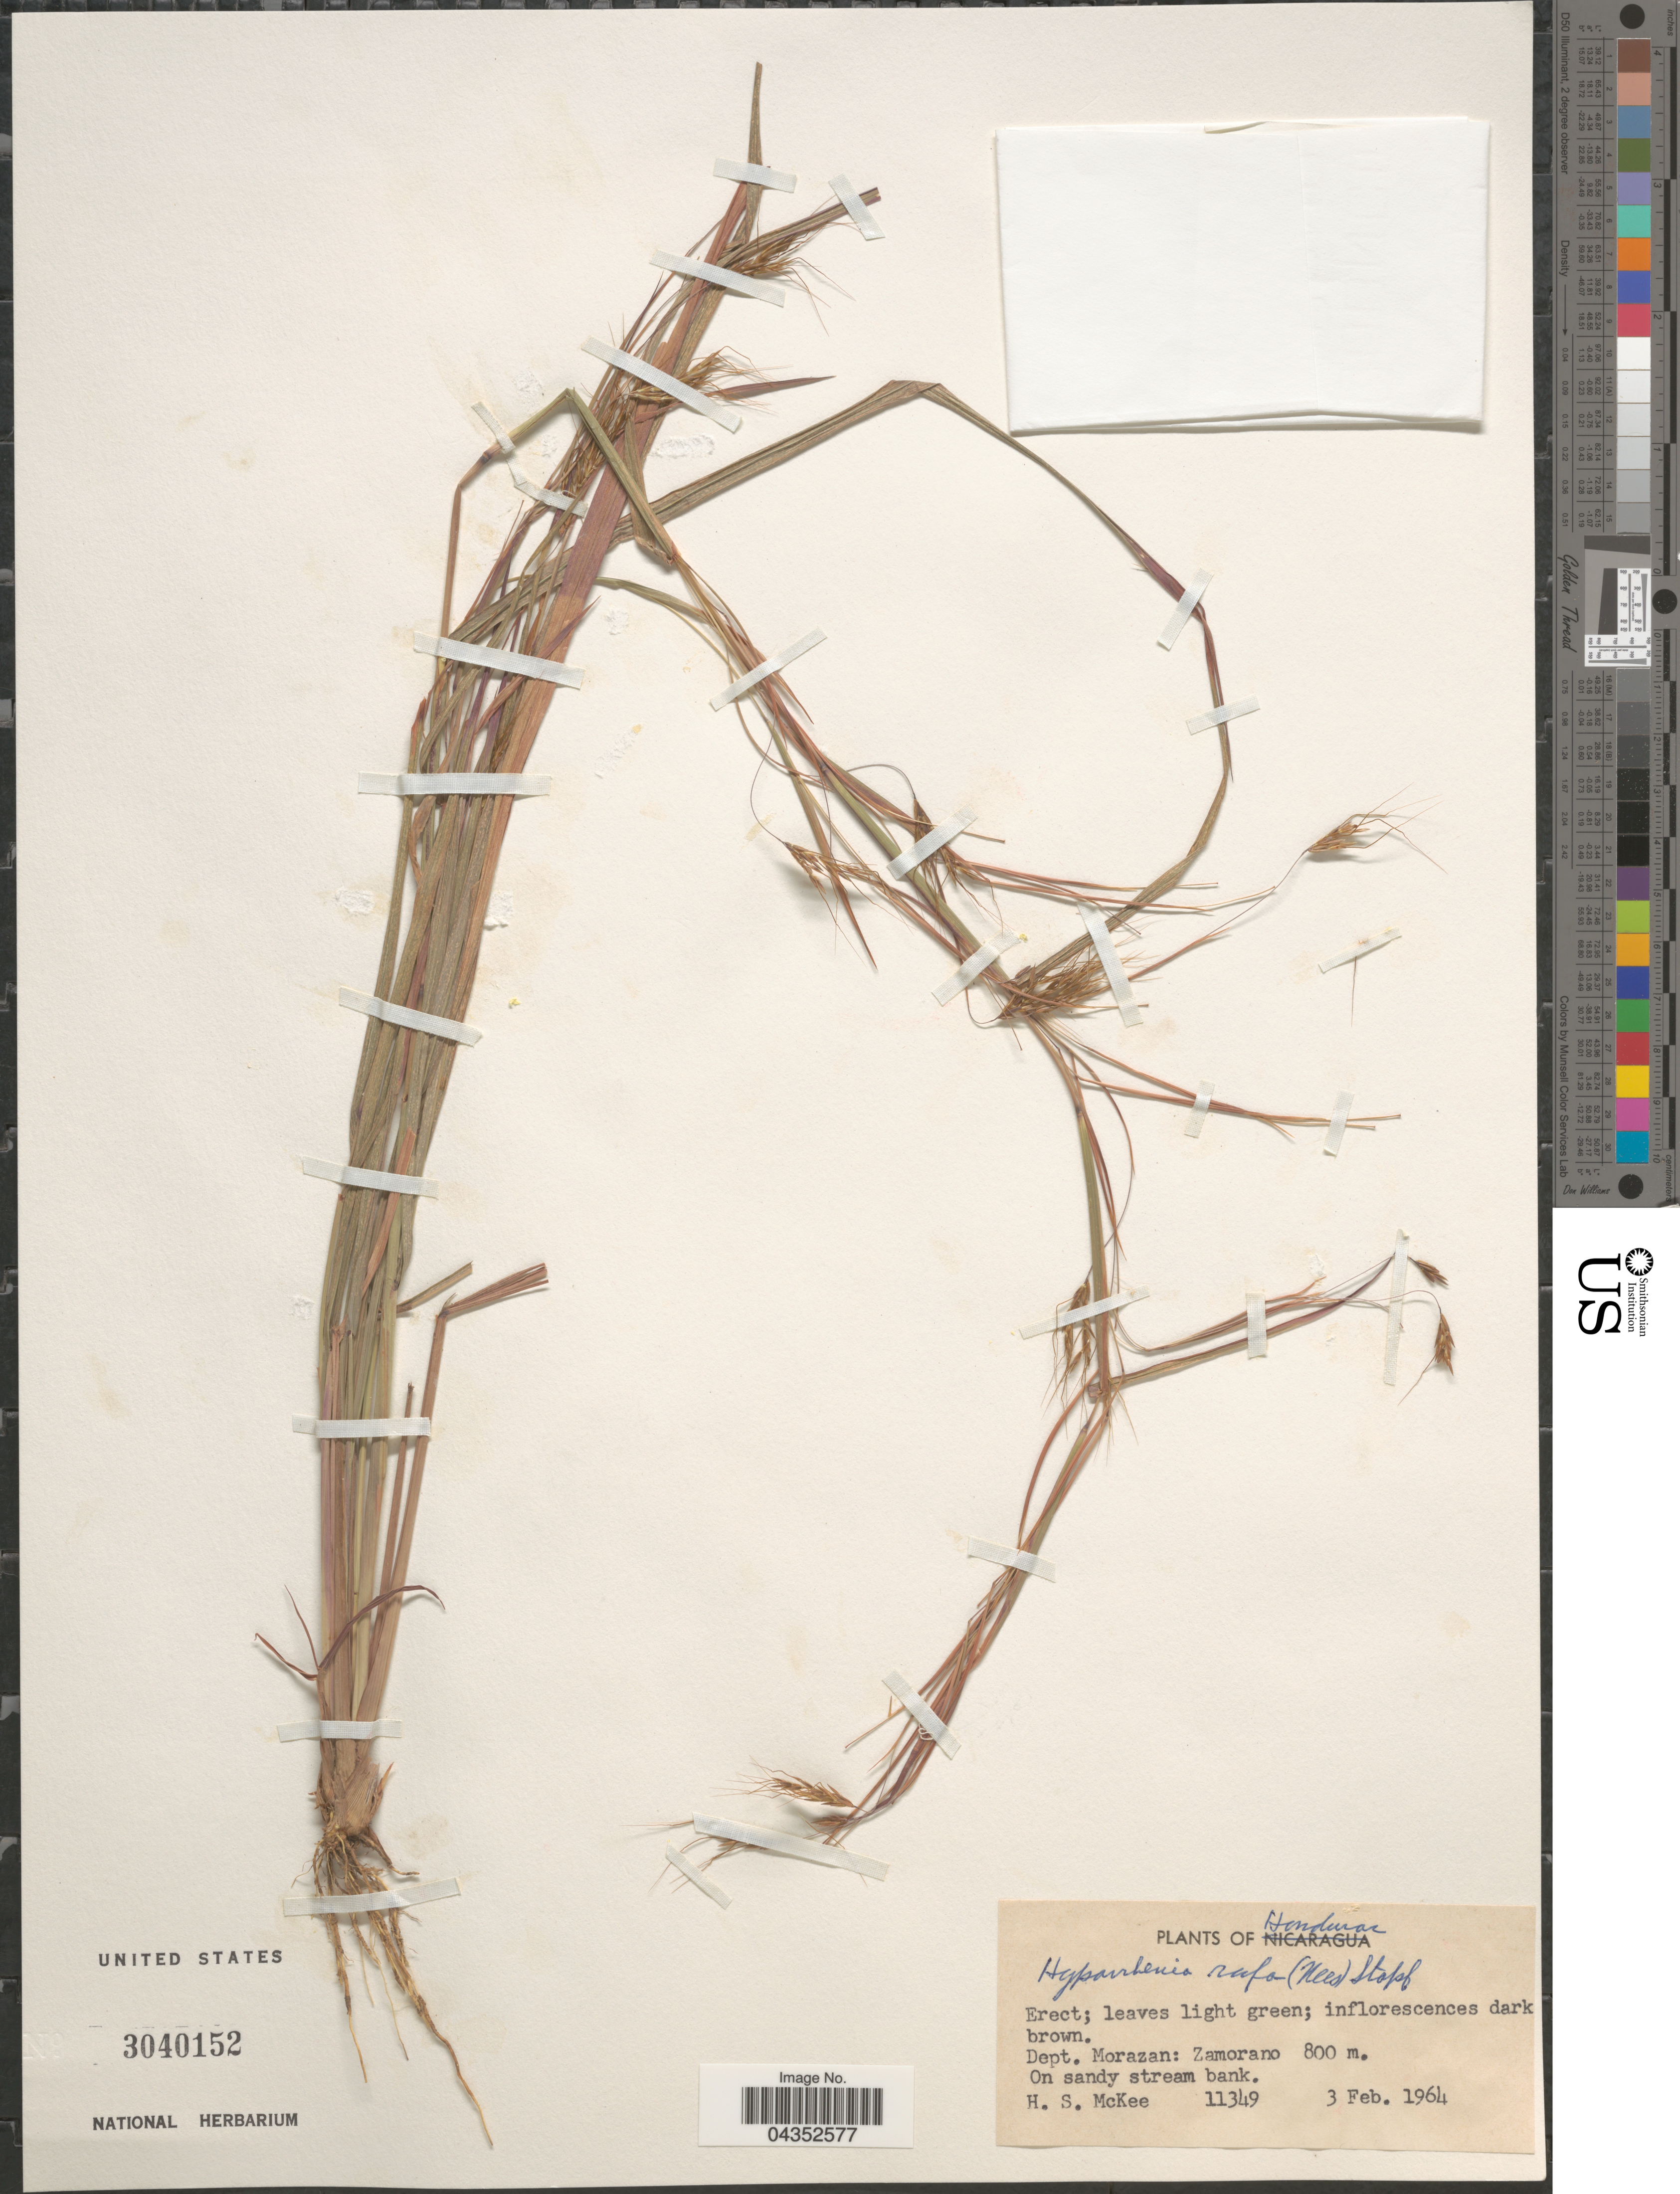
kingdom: Plantae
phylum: Tracheophyta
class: Liliopsida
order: Poales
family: Poaceae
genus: Hyparrhenia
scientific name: Hyparrhenia rufa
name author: (Nees) Stapf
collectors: H. S. McKee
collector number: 11349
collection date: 1964-02-03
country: Honduras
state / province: Fco. Morazán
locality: Dept. Morazan: Zamorano. On sandy stream bank.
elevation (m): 800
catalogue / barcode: US 3040152